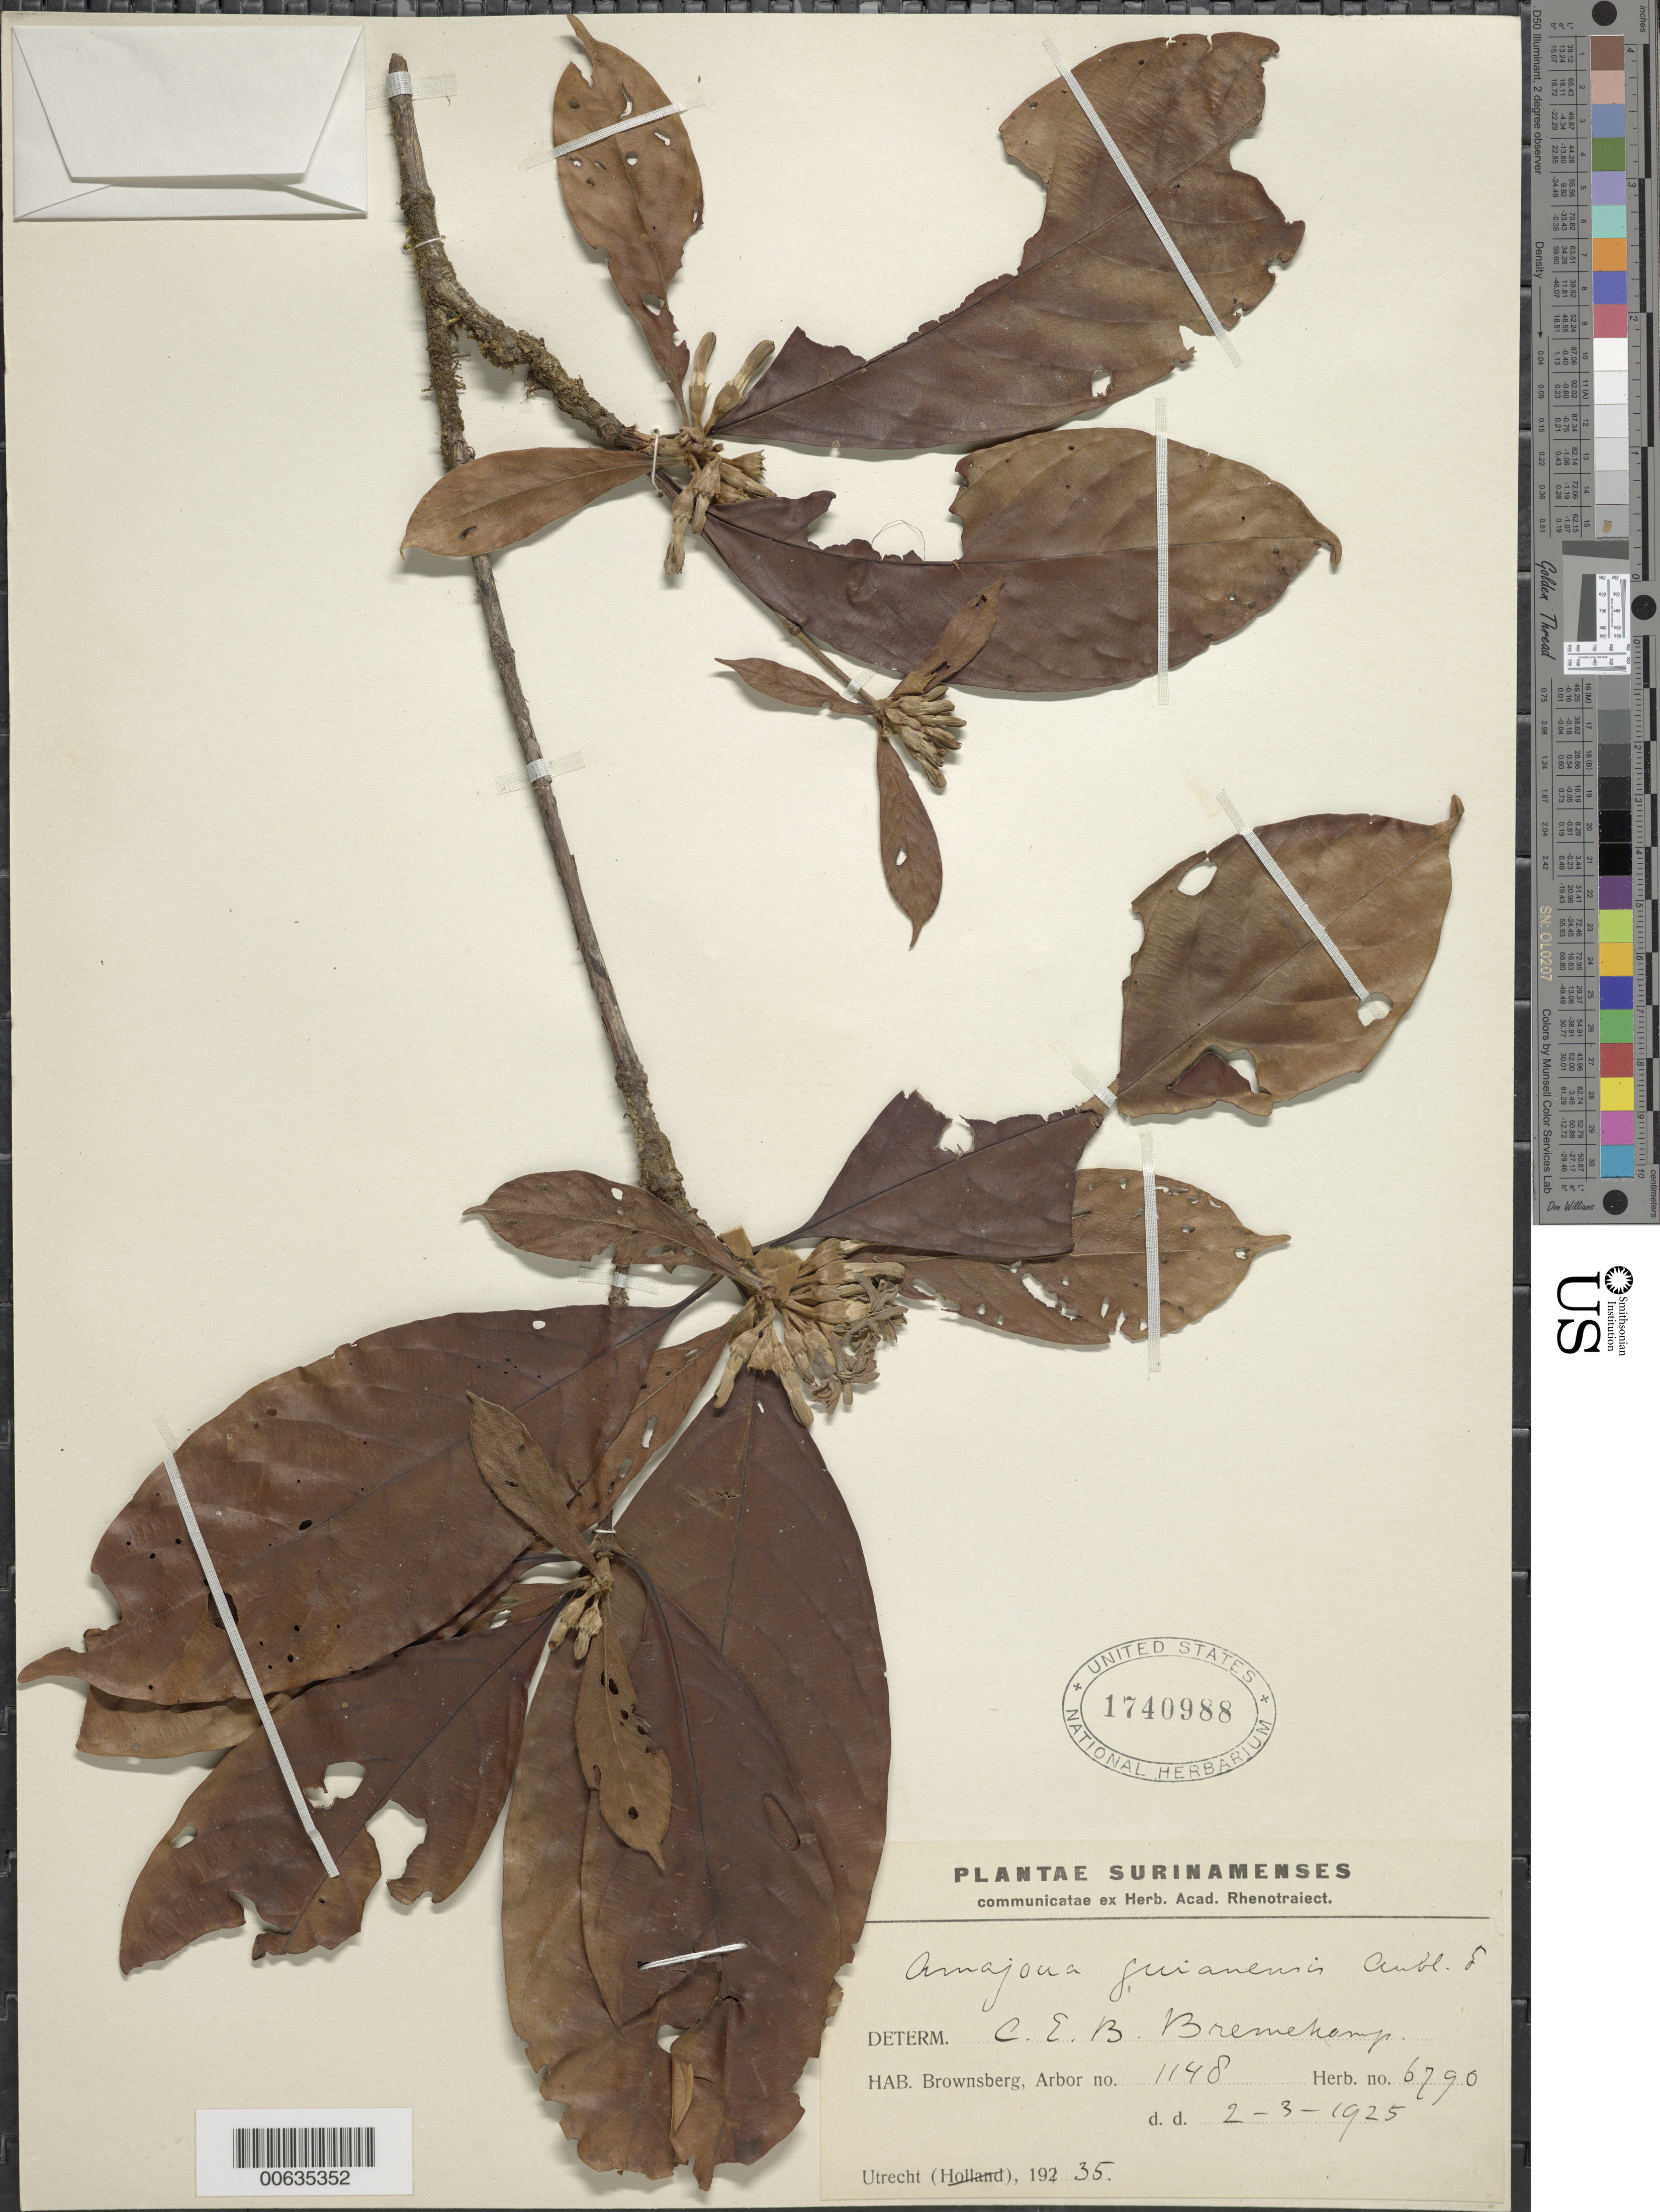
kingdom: Plantae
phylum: Tracheophyta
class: Magnoliopsida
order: Gentianales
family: Rubiaceae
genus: Amaioua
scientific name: Amaioua guianensis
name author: Aubl.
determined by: Bremekamp, C. E. B.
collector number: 6790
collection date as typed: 2-Mar-25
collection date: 1925-03-02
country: Suriname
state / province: Brokopondo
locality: Brownsberg, Forest Reserve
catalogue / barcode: US 1740988